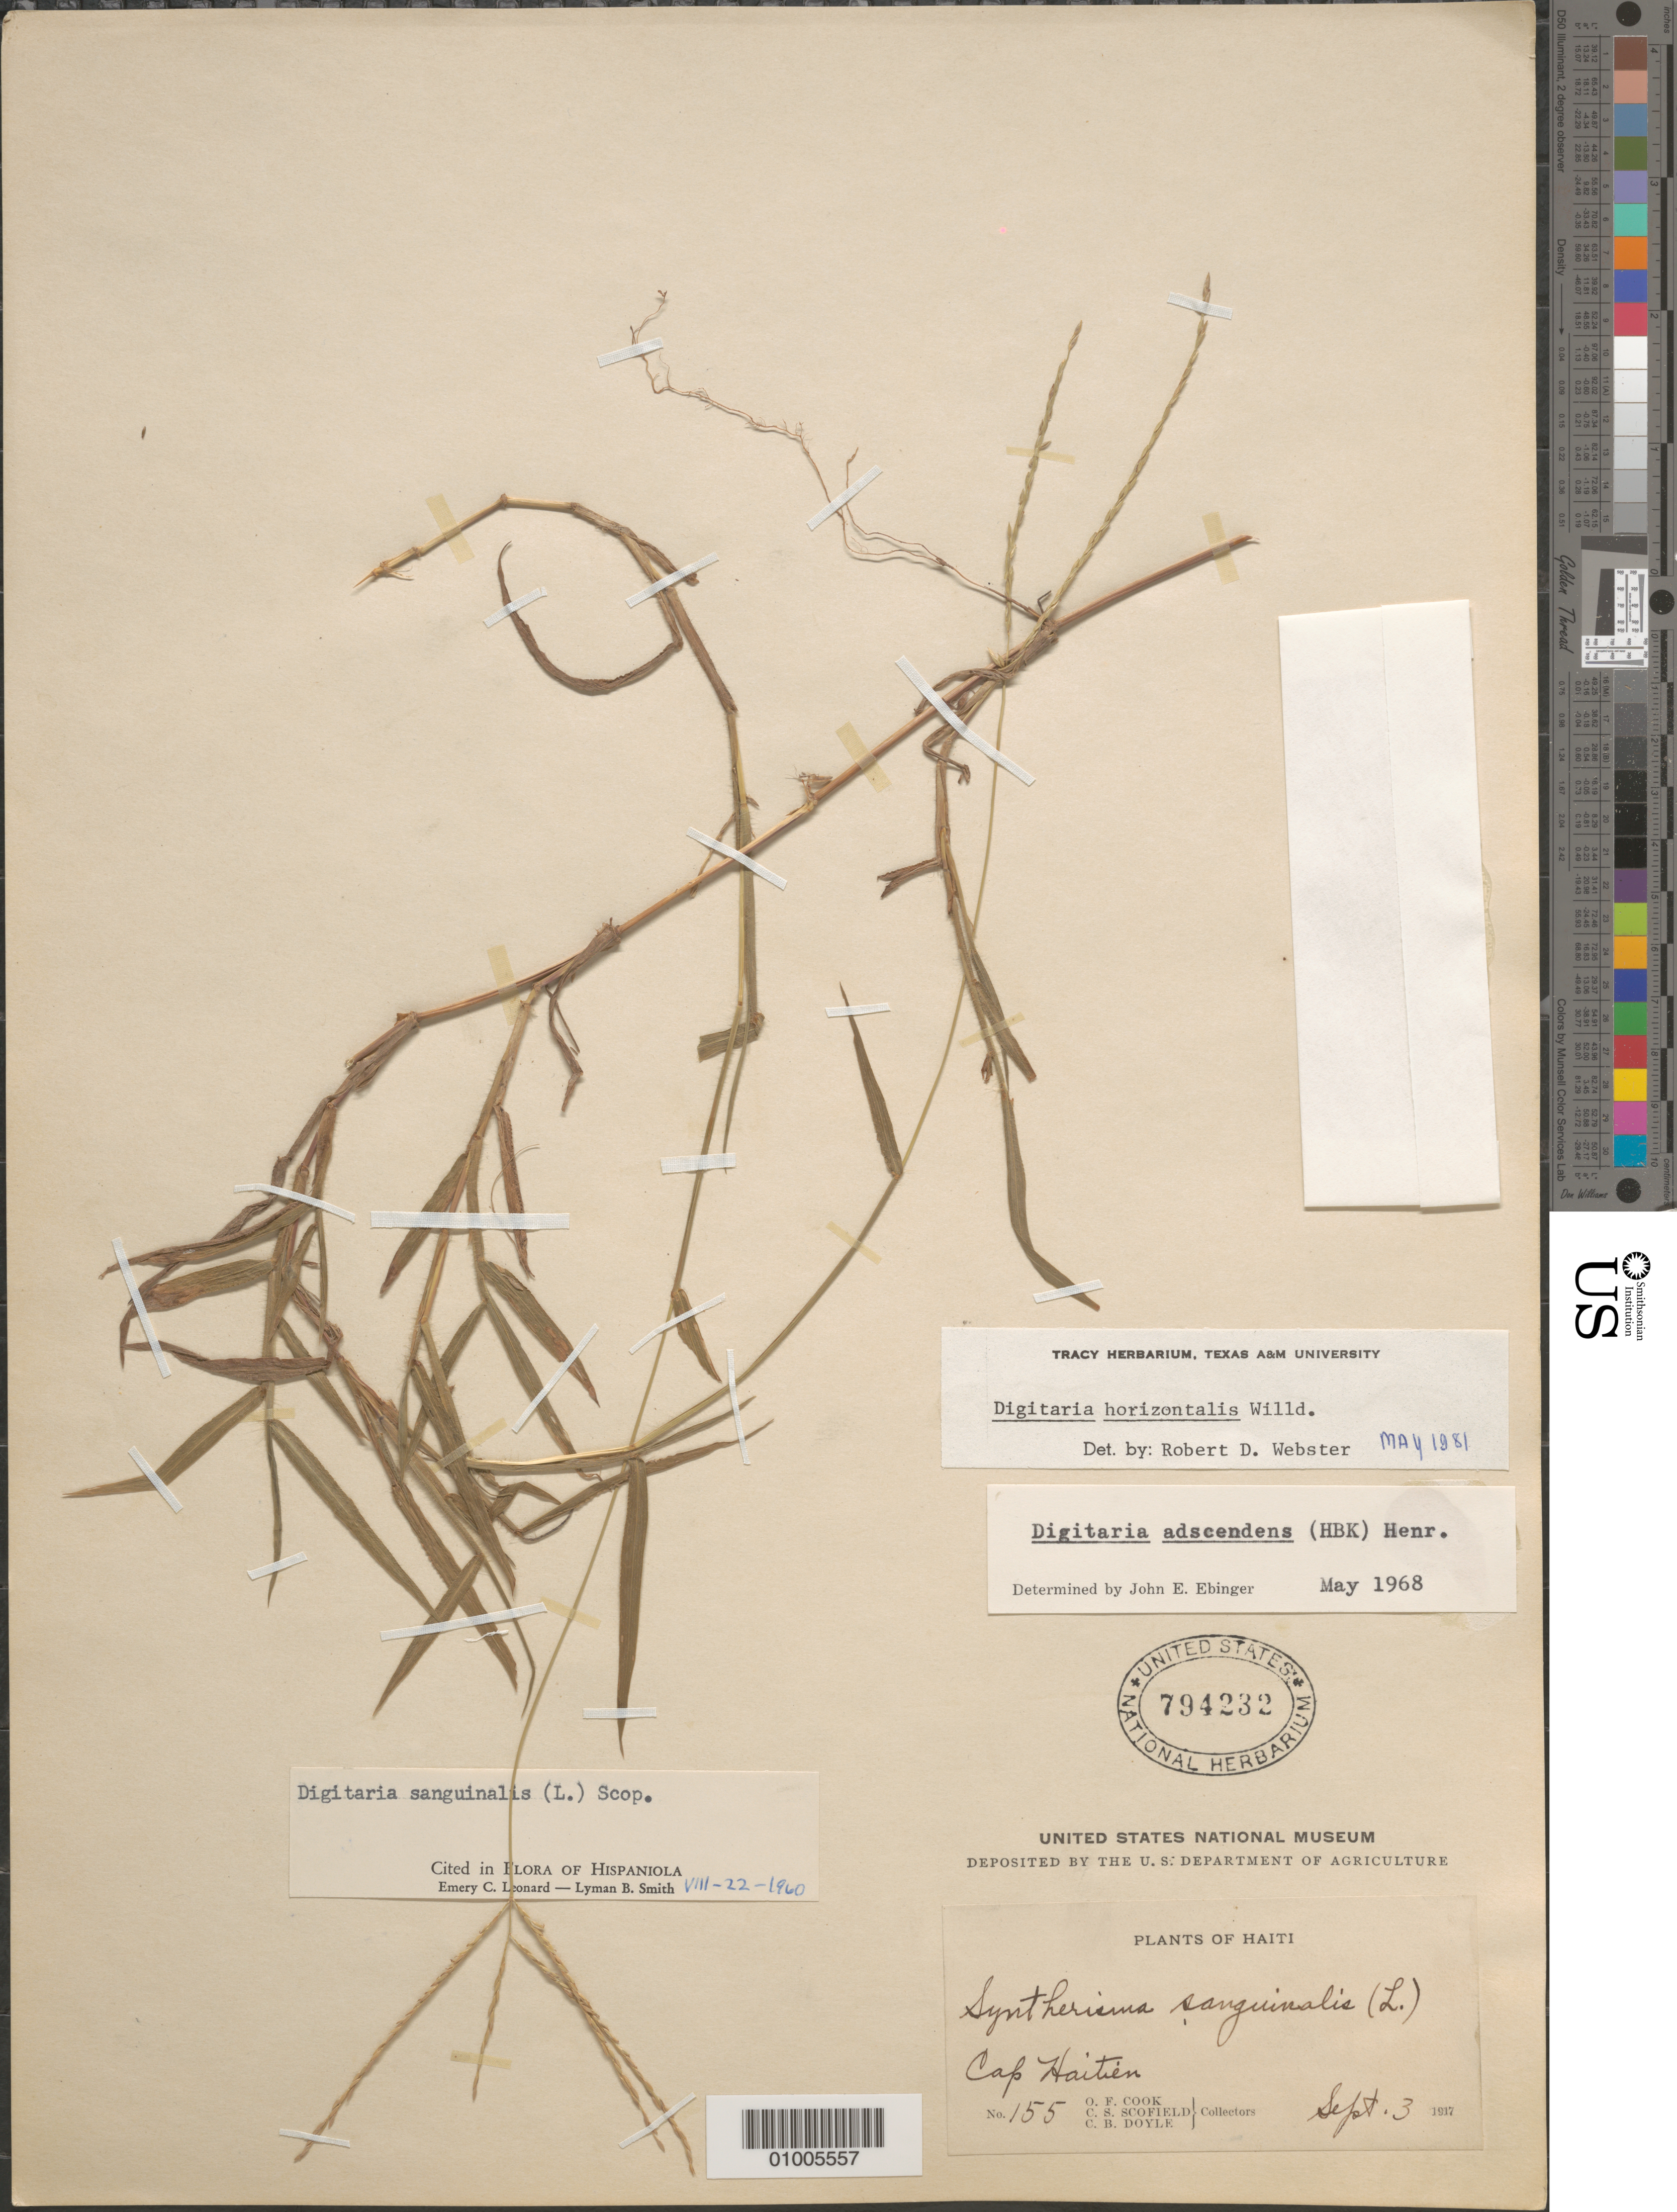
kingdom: Plantae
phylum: Tracheophyta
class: Liliopsida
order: Poales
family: Poaceae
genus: Digitaria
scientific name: Digitaria horizontalis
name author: Willd.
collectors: O. F. Cook, C. Scofield & C. Doyle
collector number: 155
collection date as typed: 03 Sep 1917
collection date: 1917-09-03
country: Haiti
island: Hispaniola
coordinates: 0 N, 0 E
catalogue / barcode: US 794232